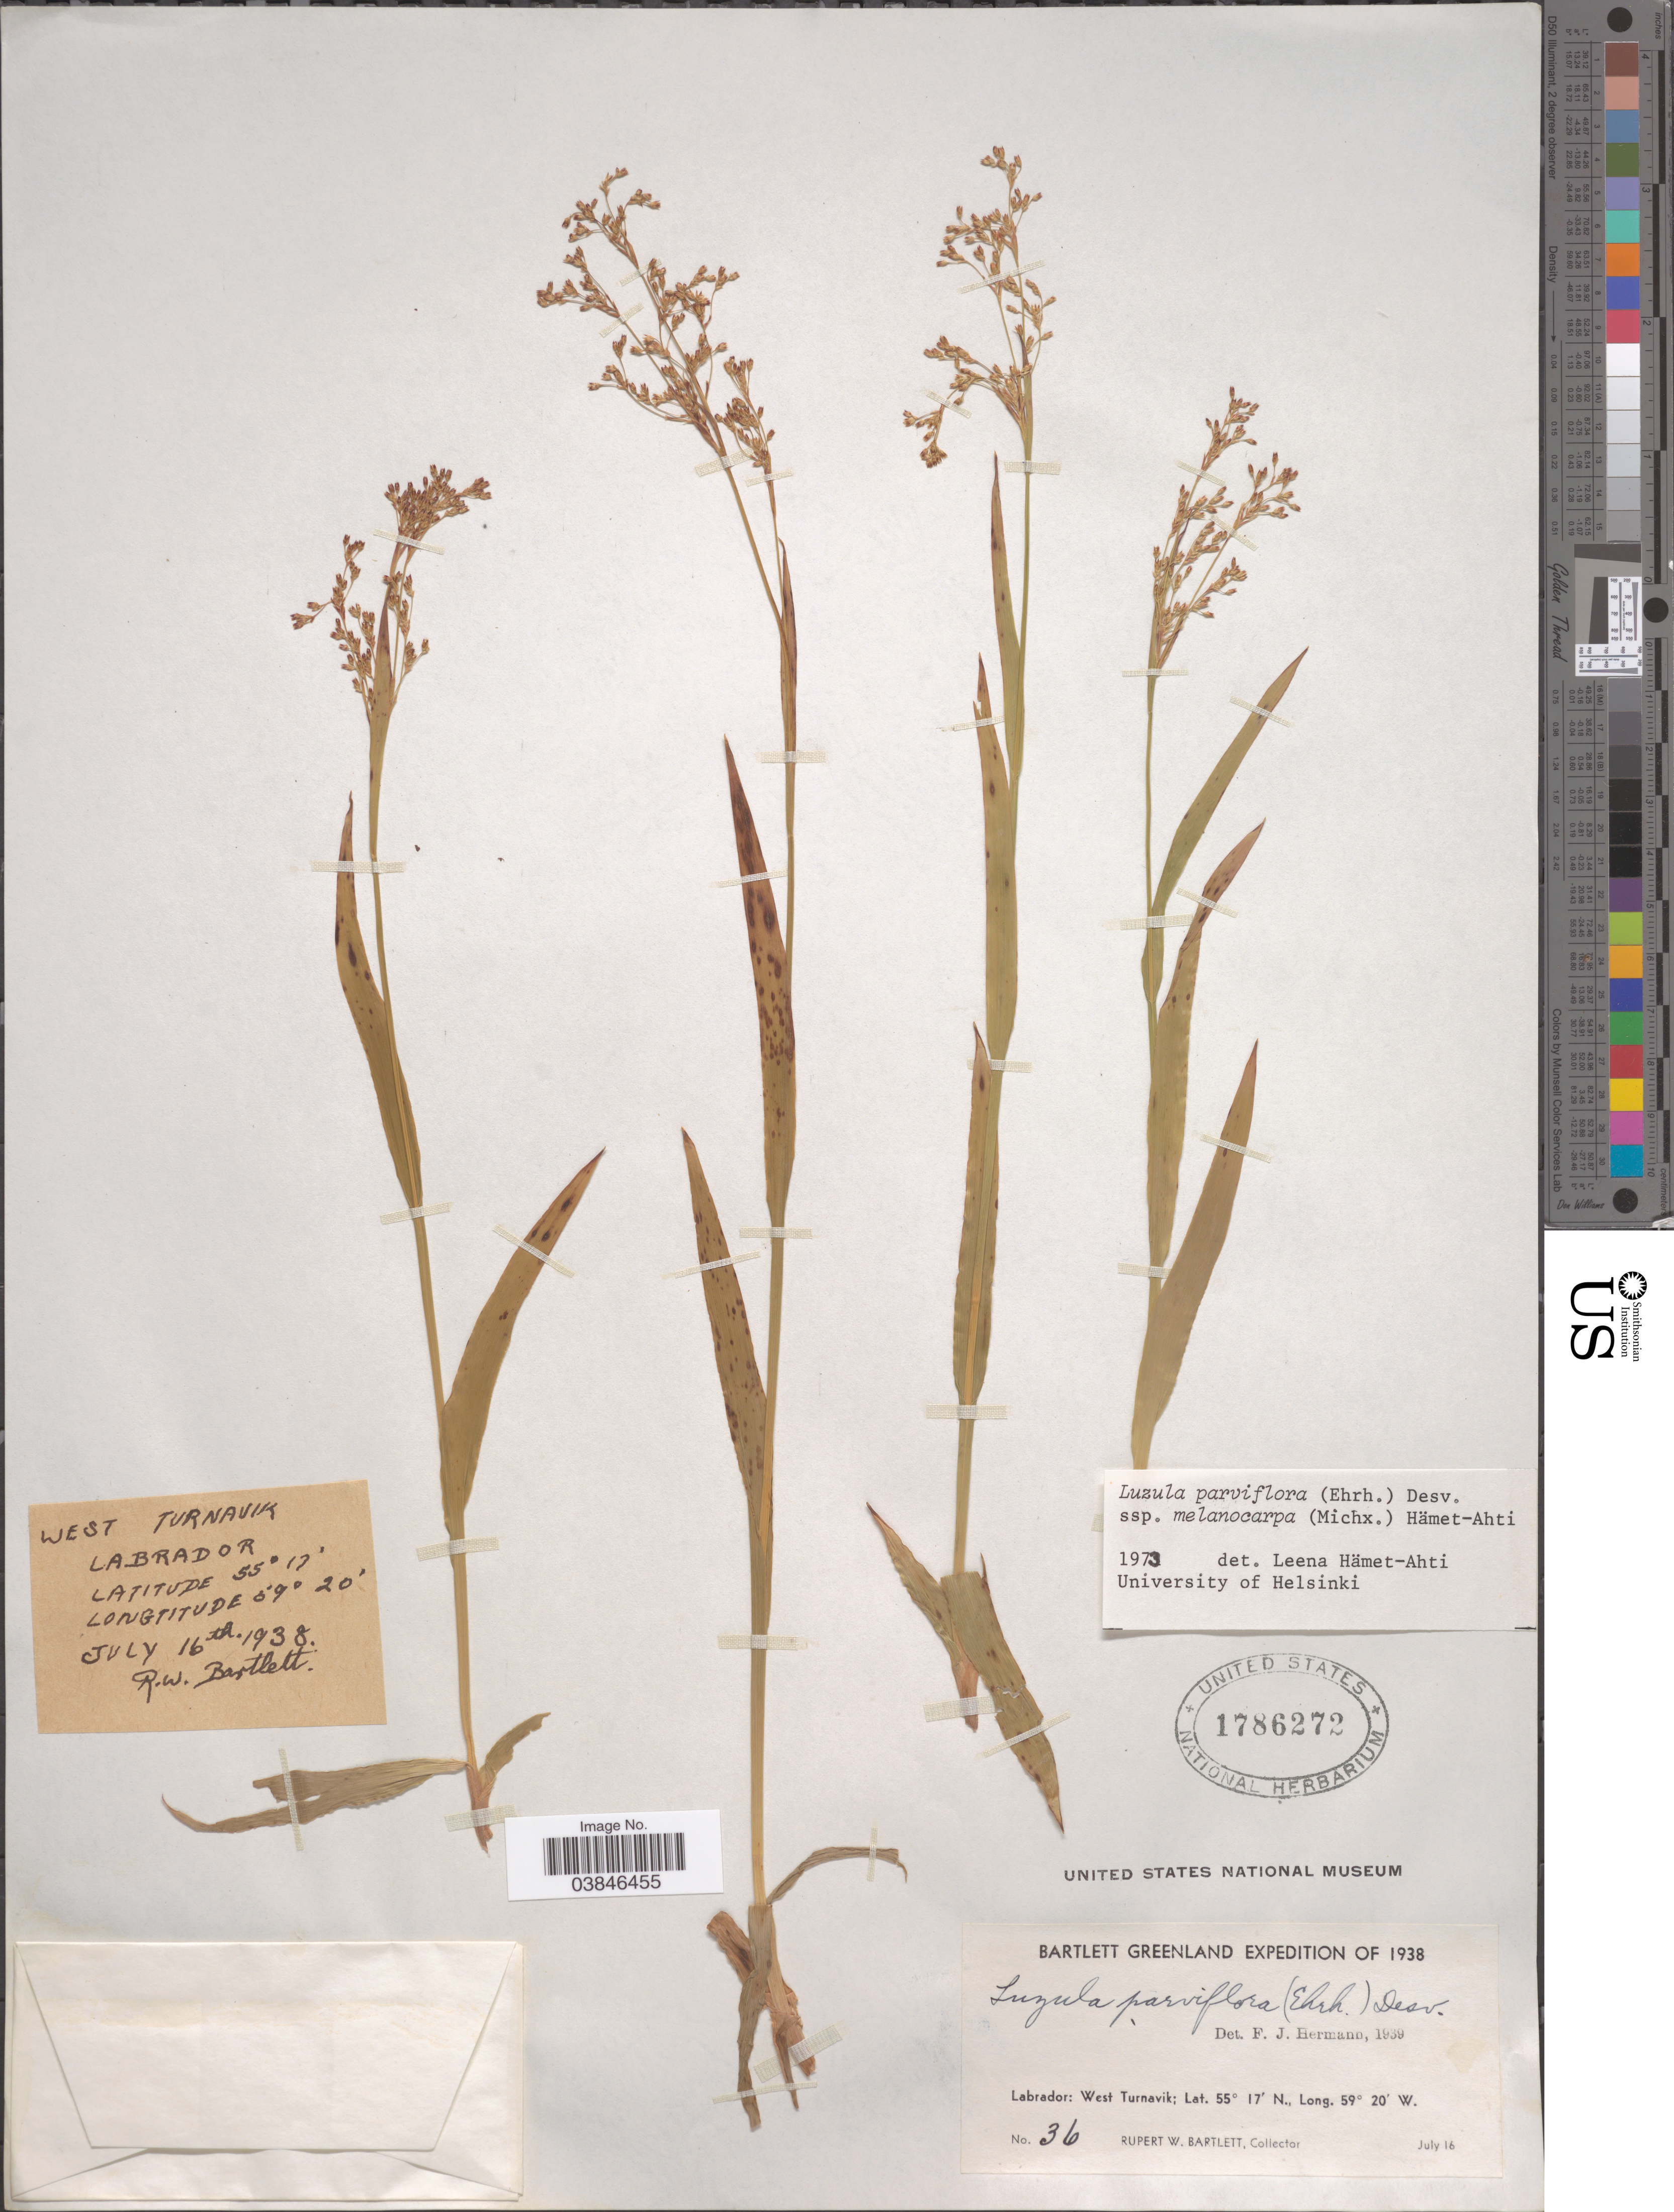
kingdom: Plantae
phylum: Tracheophyta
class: Liliopsida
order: Poales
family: Juncaceae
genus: Luzula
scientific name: Luzula parviflora subsp. melanocarpa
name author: Desv.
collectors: R. W. Bartlett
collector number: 36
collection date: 1938-07-16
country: Canada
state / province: Newfoundland and Labrador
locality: West Turnavik. Labrador.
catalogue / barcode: US 1786272